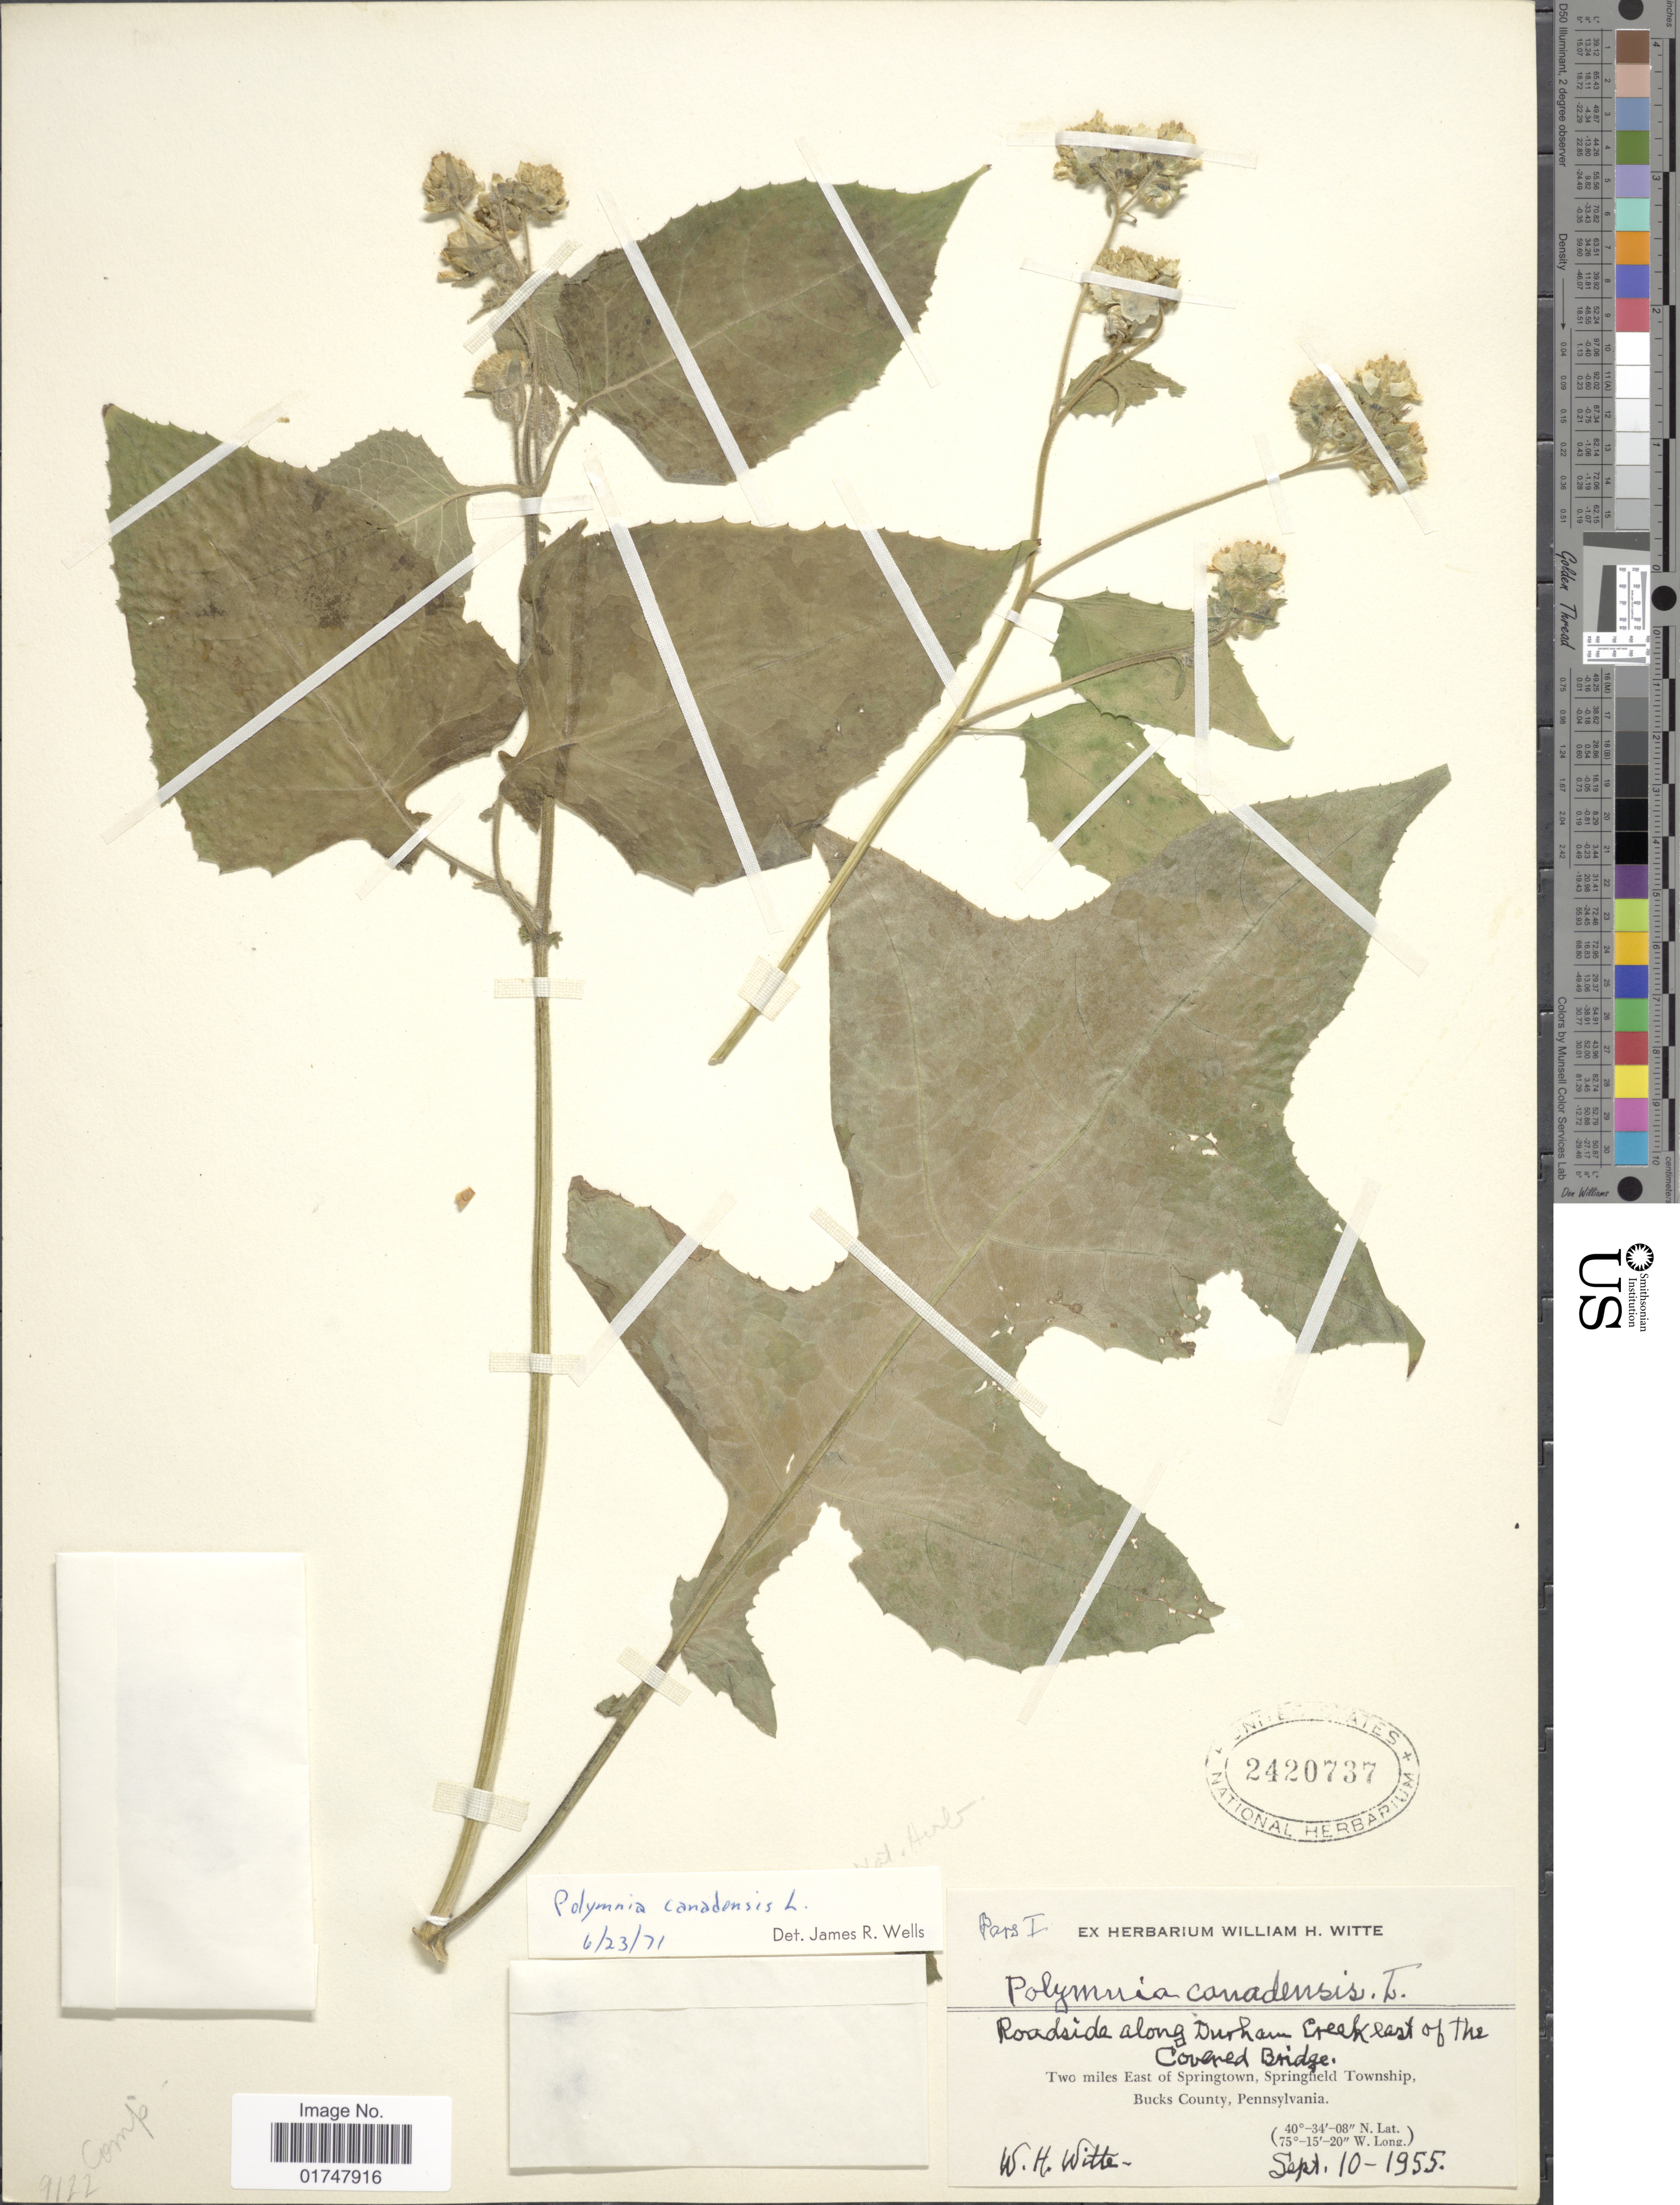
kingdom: Plantae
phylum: Tracheophyta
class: Magnoliopsida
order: Asterales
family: Asteraceae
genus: Polymnia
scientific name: Polymnia canadensis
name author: L.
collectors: W. Witte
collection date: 1955-09-10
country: United States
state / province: Pennsylvania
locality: Bucks County, two miles East of Springtown, Springfield Township. Roadside along Durham Creek east of the Covered Bridge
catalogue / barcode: US 2420737